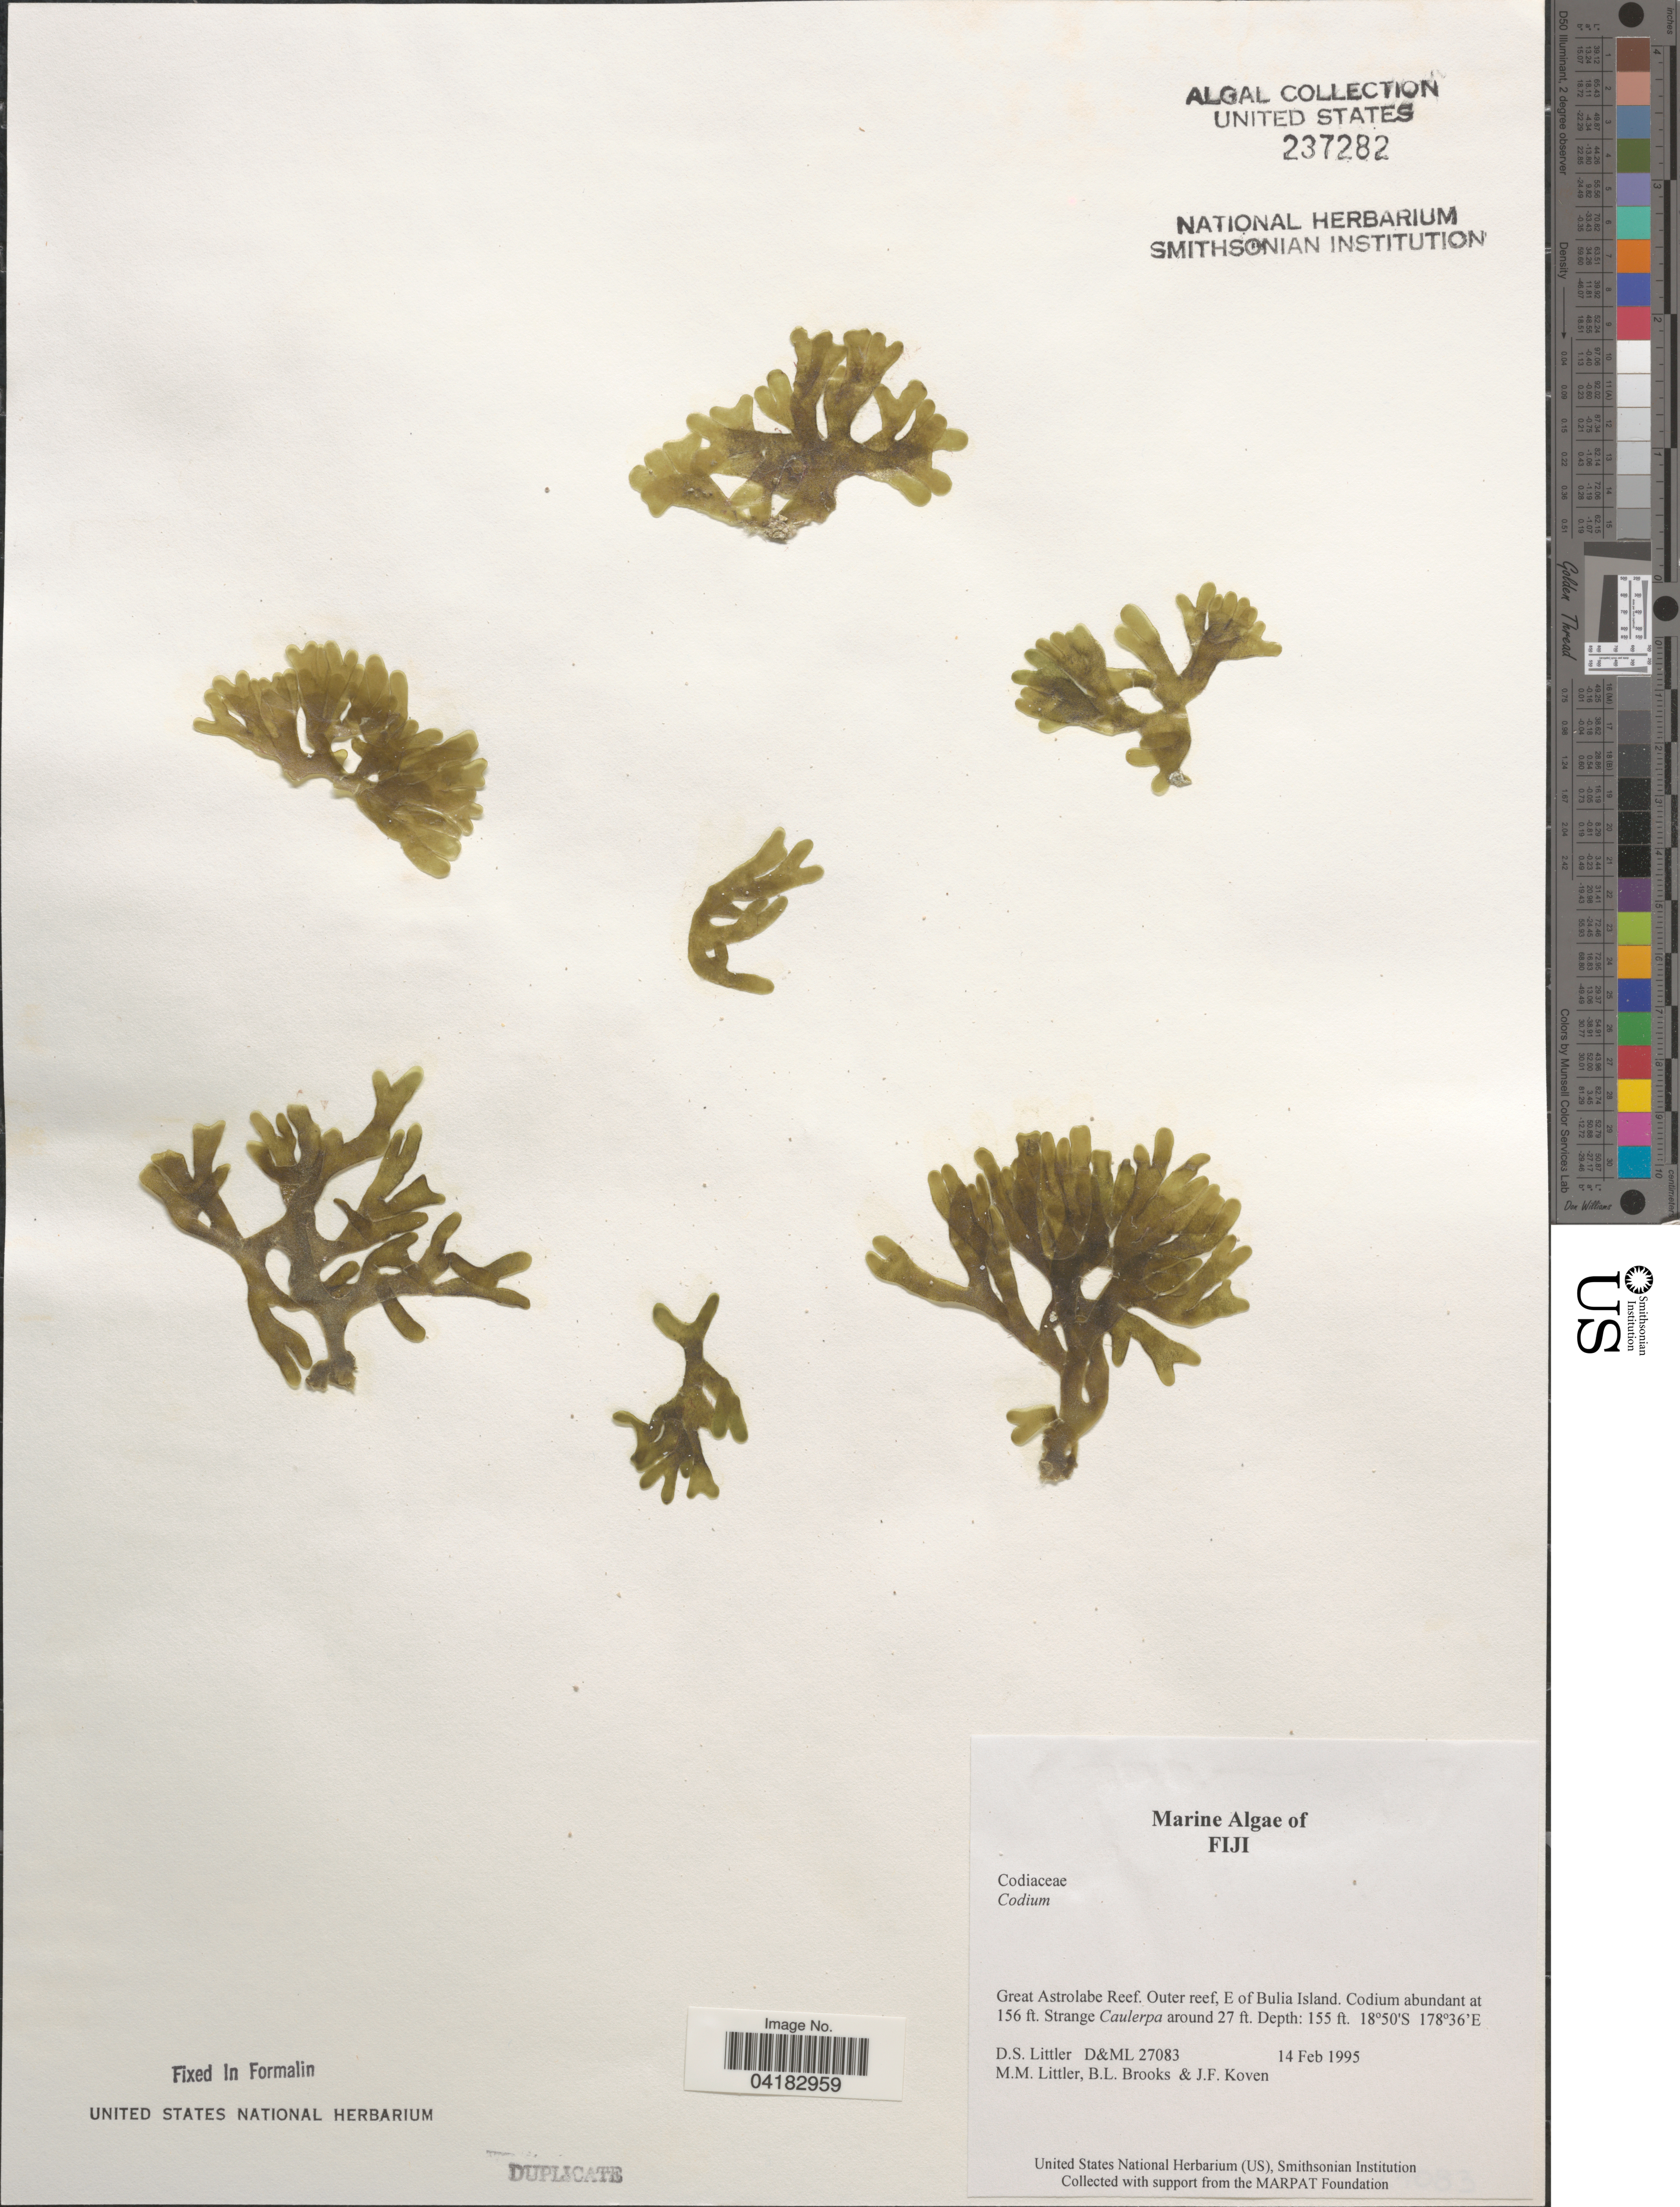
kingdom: Plantae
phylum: Chlorophyta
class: Ulvophyceae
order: Bryopsidales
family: Codiaceae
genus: Codium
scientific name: Codium sp.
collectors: D. S. Littler, B. Brooks & J. Koven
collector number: D&ML27083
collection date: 1995-02-14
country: Fiji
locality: Great Astrolabe Reef. Outer reef, E of Bulia Island.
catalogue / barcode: US 237282